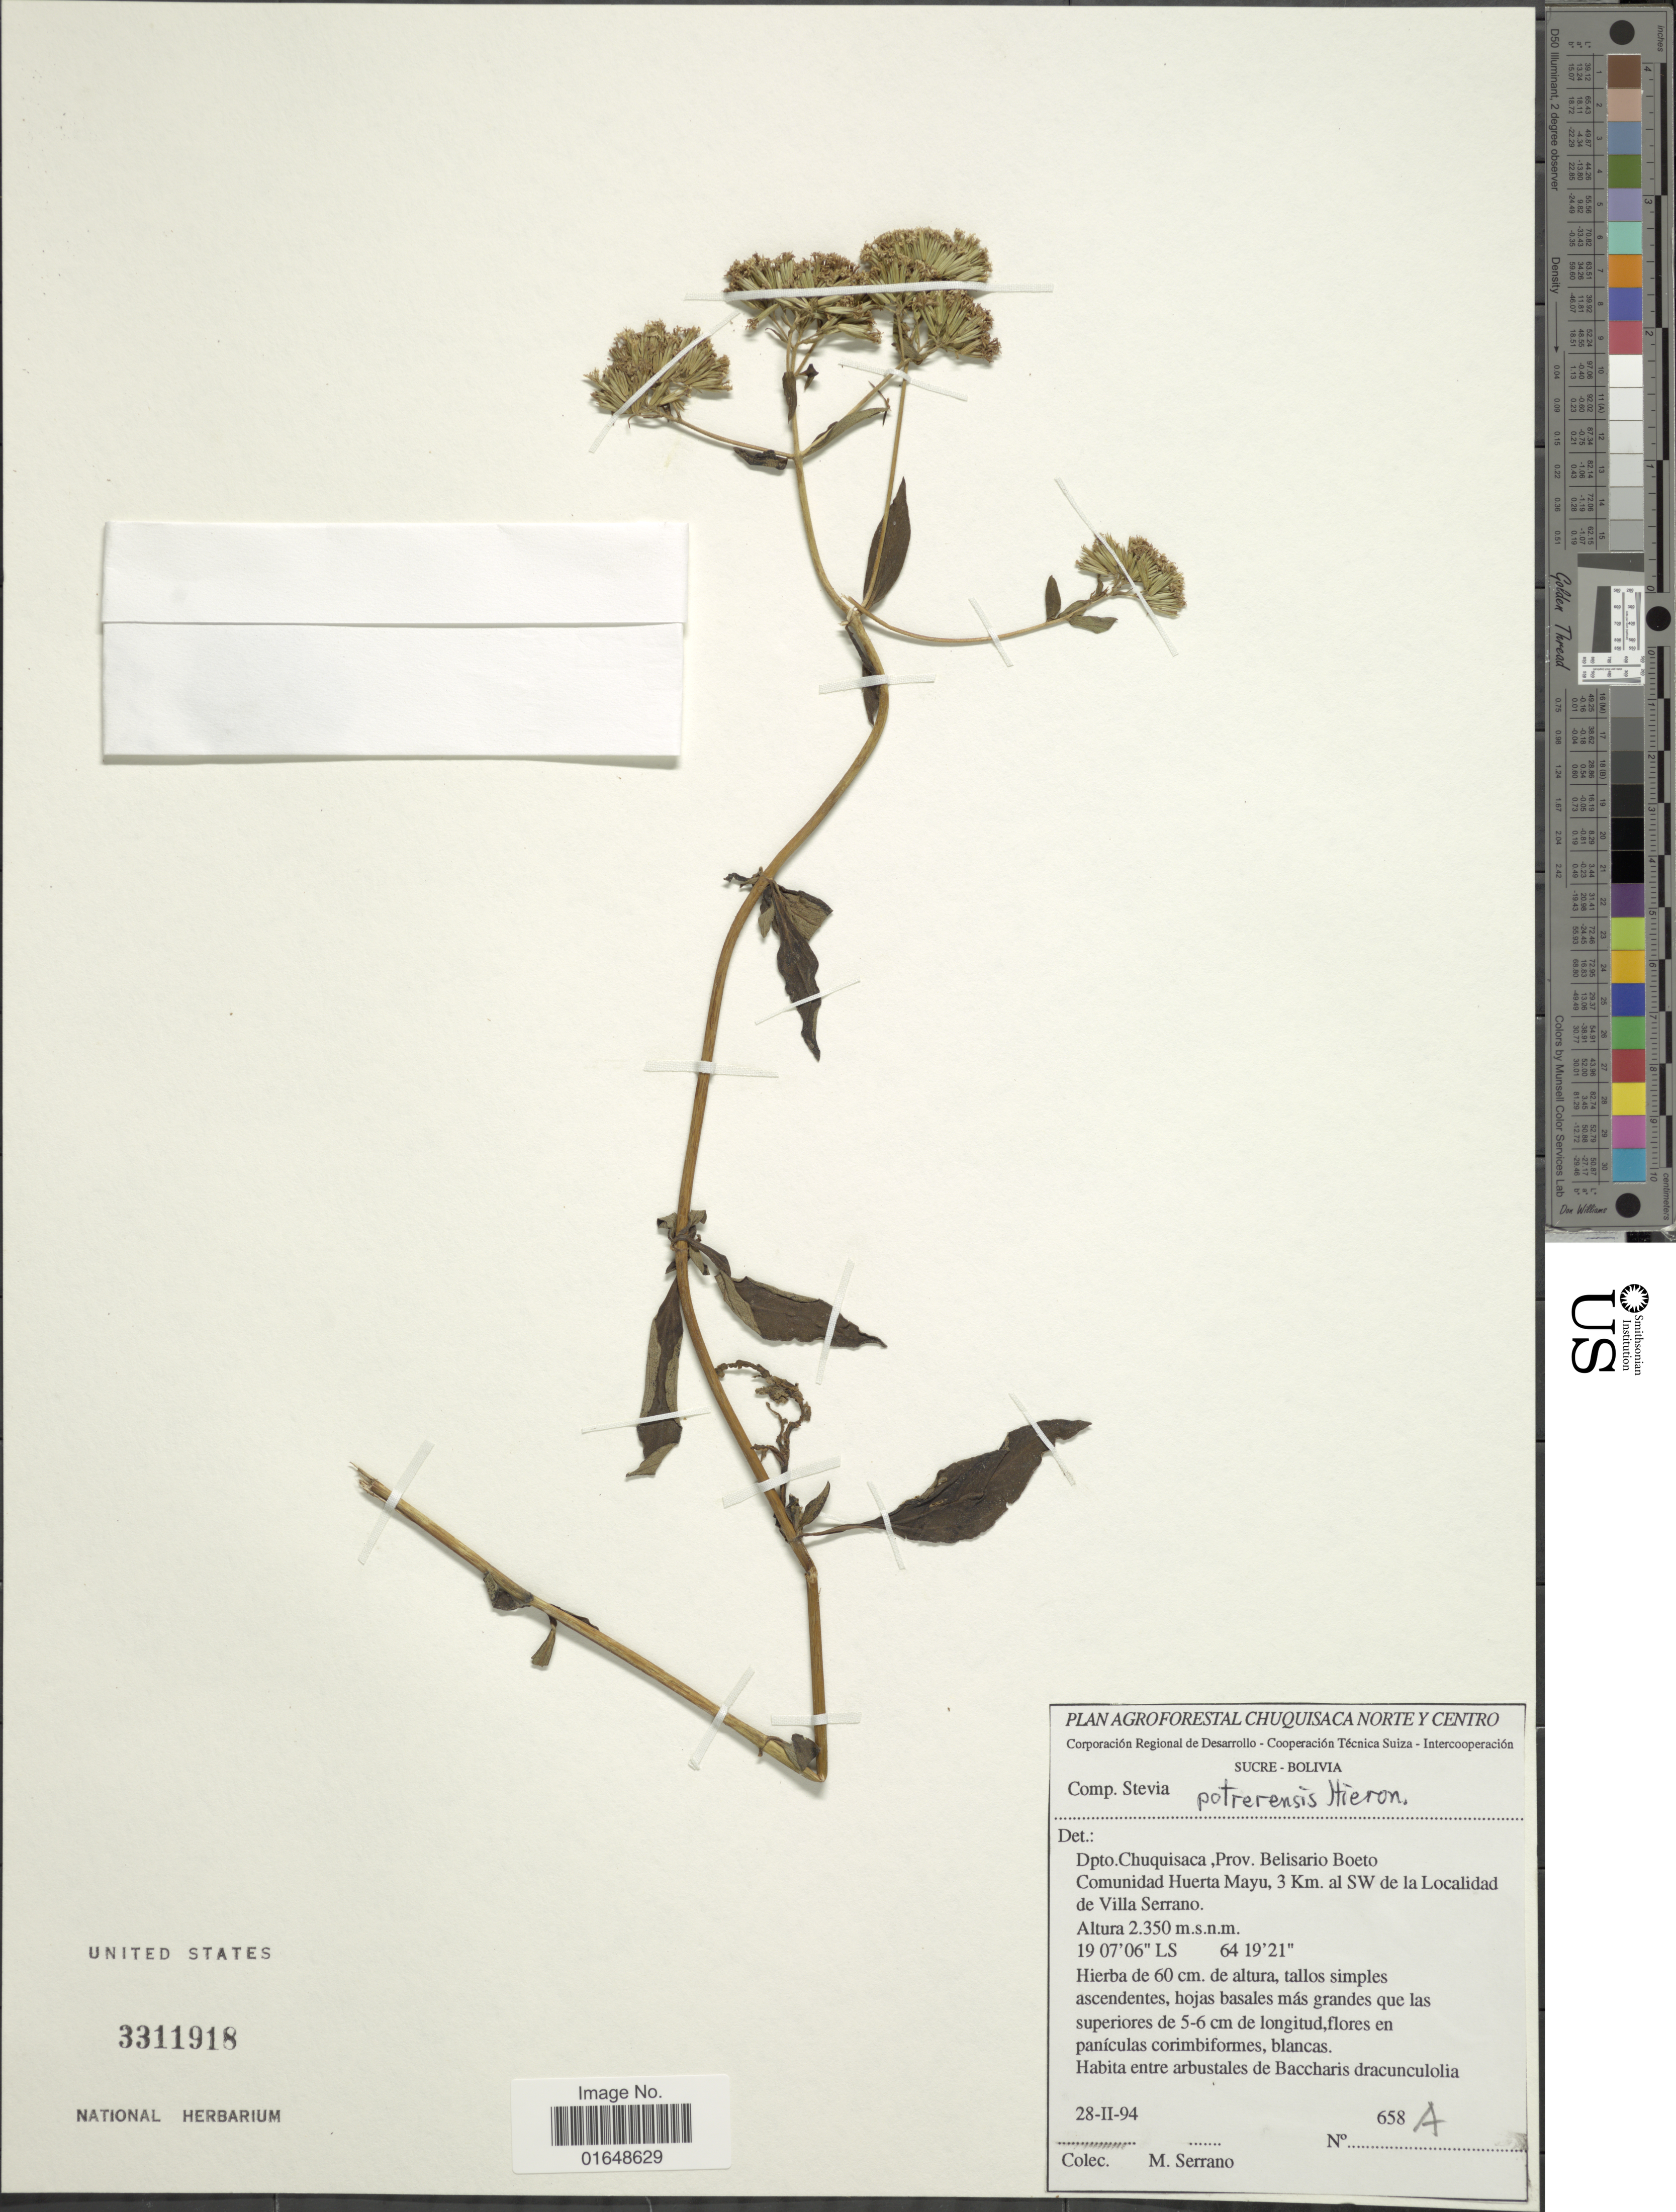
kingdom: Plantae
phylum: Tracheophyta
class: Magnoliopsida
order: Asterales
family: Asteraceae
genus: Stevia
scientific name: Stevia potrerensis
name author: Hieron.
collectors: M. Serrano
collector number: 658A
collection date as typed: Transcribed d/m/y: 28/2/94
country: Bolivia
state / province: Chuquisaca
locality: Dpto. Chuquisaca, Prov. Belisario Boeto. Comunidad Huerta Mayu, 34 Km. al SW de la Localidad de Villa Serrano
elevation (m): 2350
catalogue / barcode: US 3311918